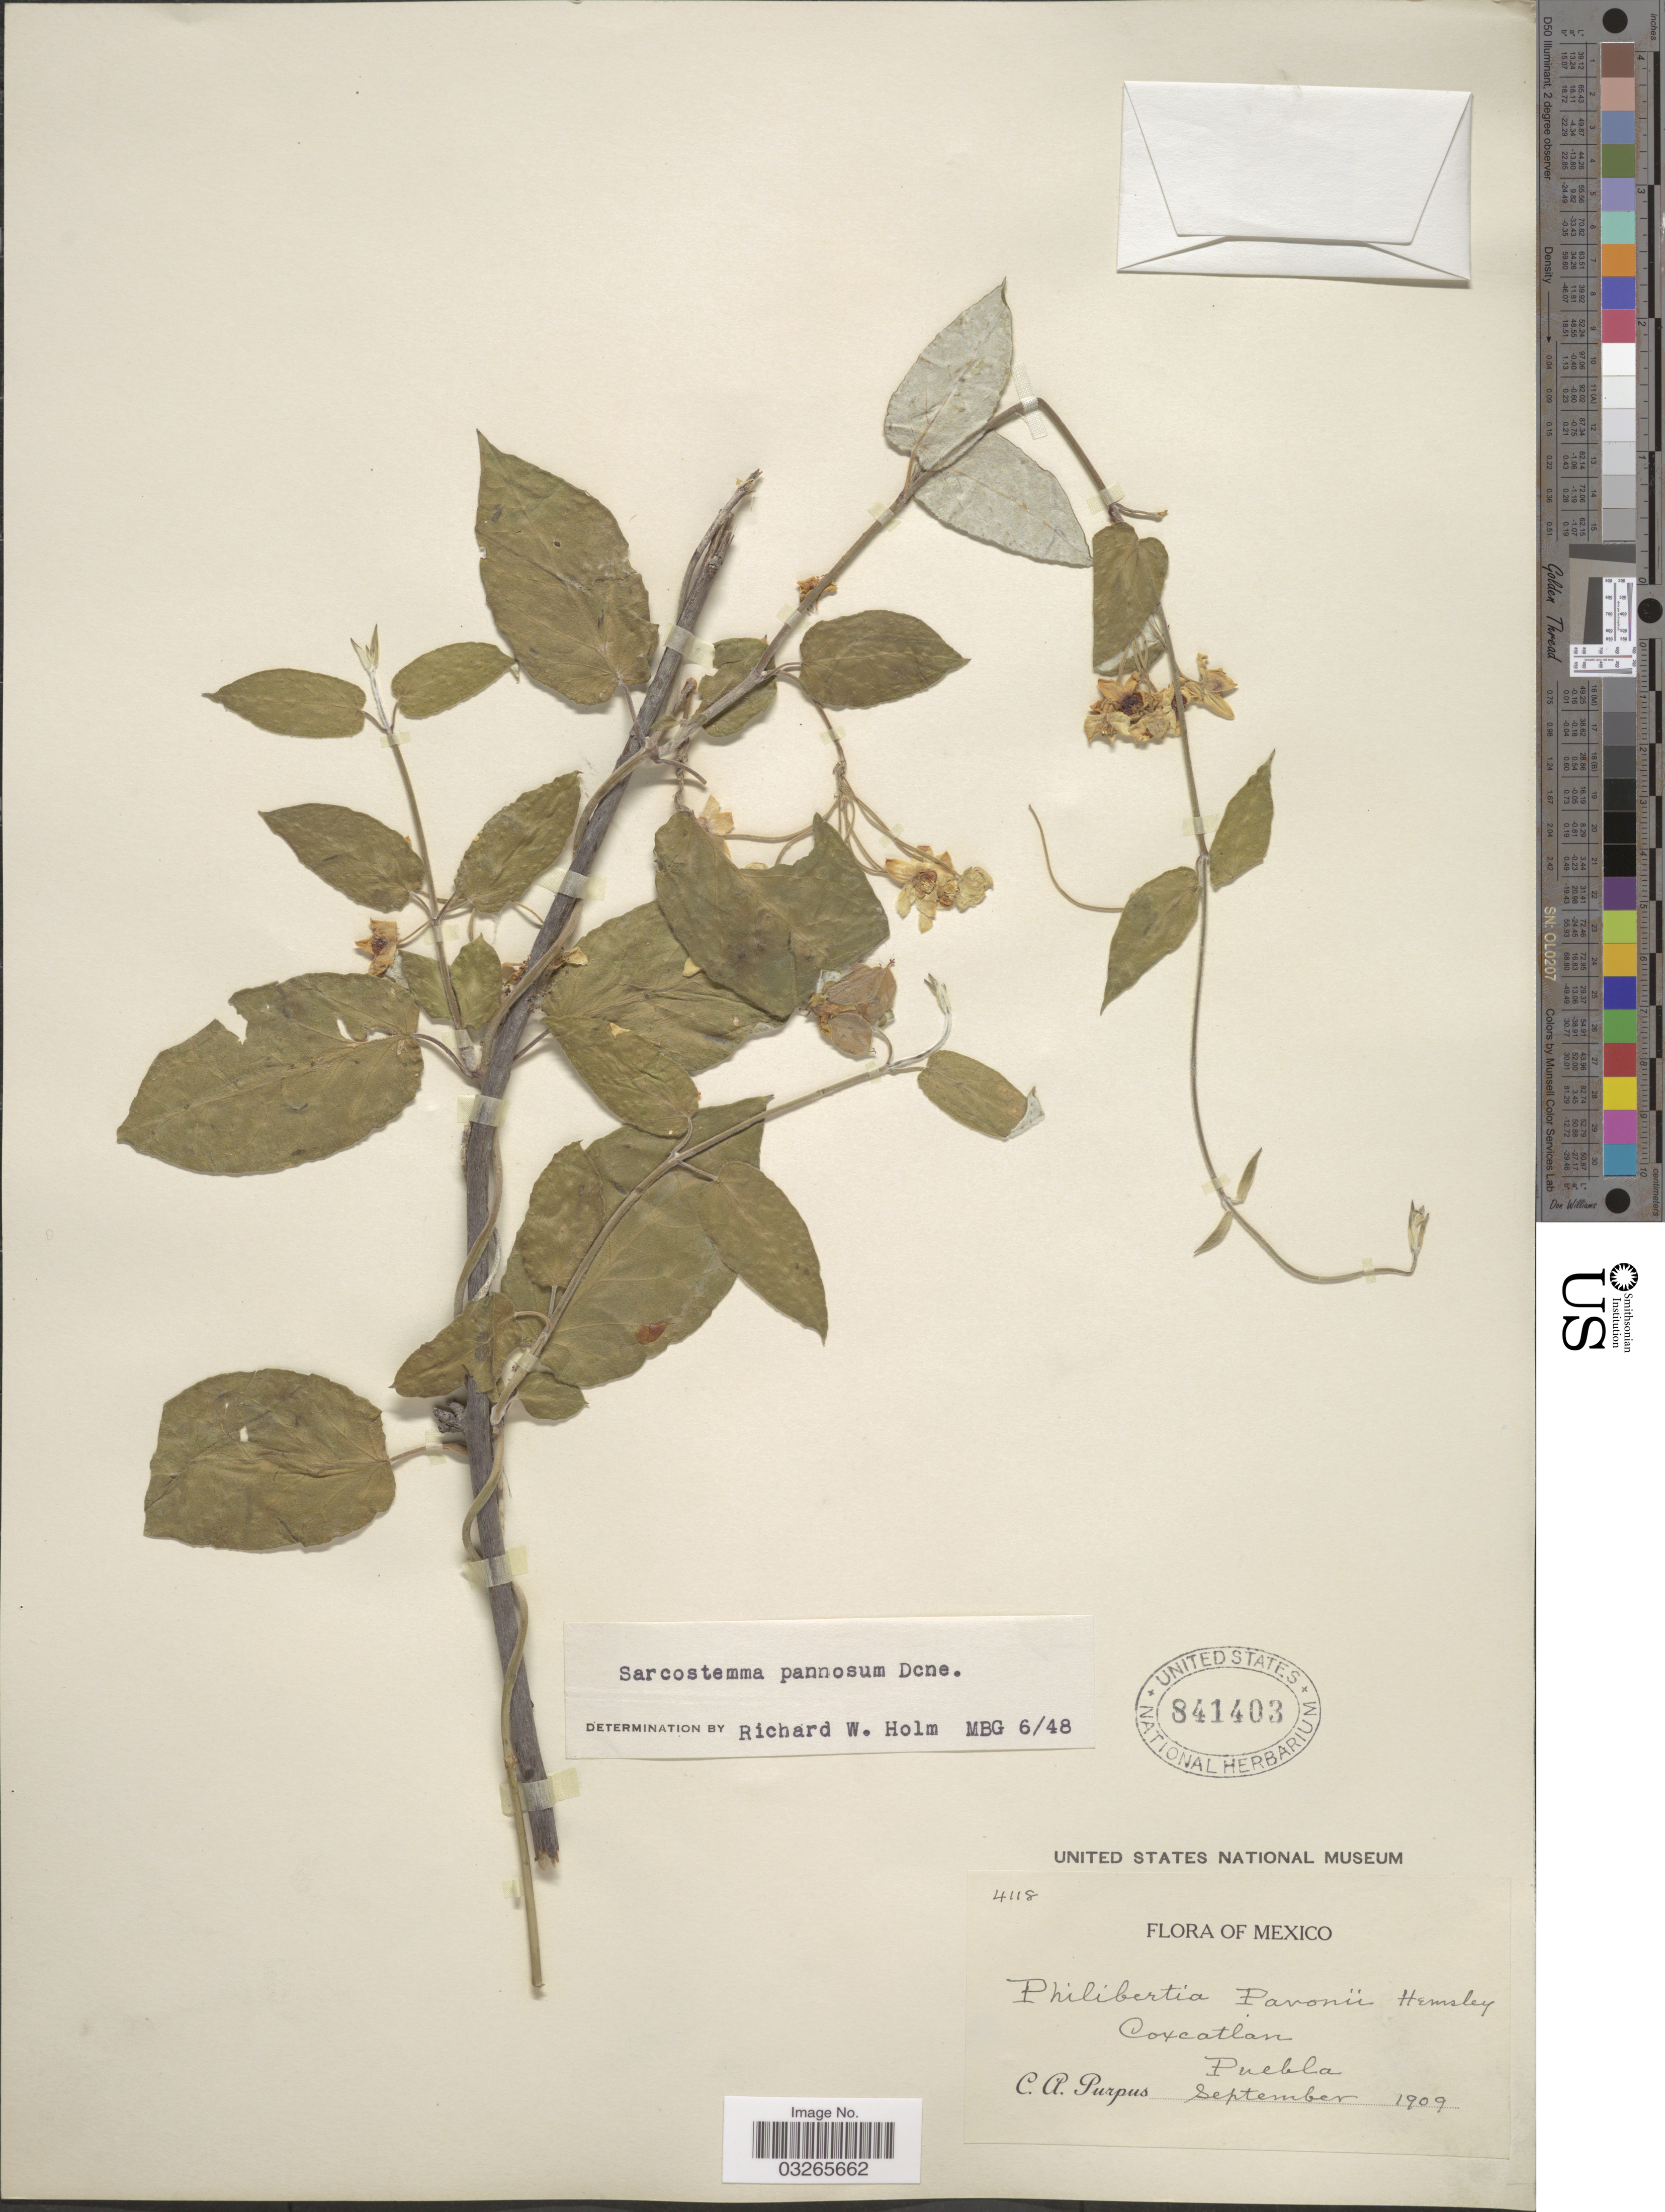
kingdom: Plantae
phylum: Tracheophyta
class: Magnoliopsida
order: Gentianales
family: Apocynaceae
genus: Sarcostemma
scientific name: Sarcostemma pannosum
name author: Decne.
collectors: C. A. Purpus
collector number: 4118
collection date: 1909-09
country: Mexico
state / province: Puebla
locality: Coxcatlan, Puebla.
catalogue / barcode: US 841403